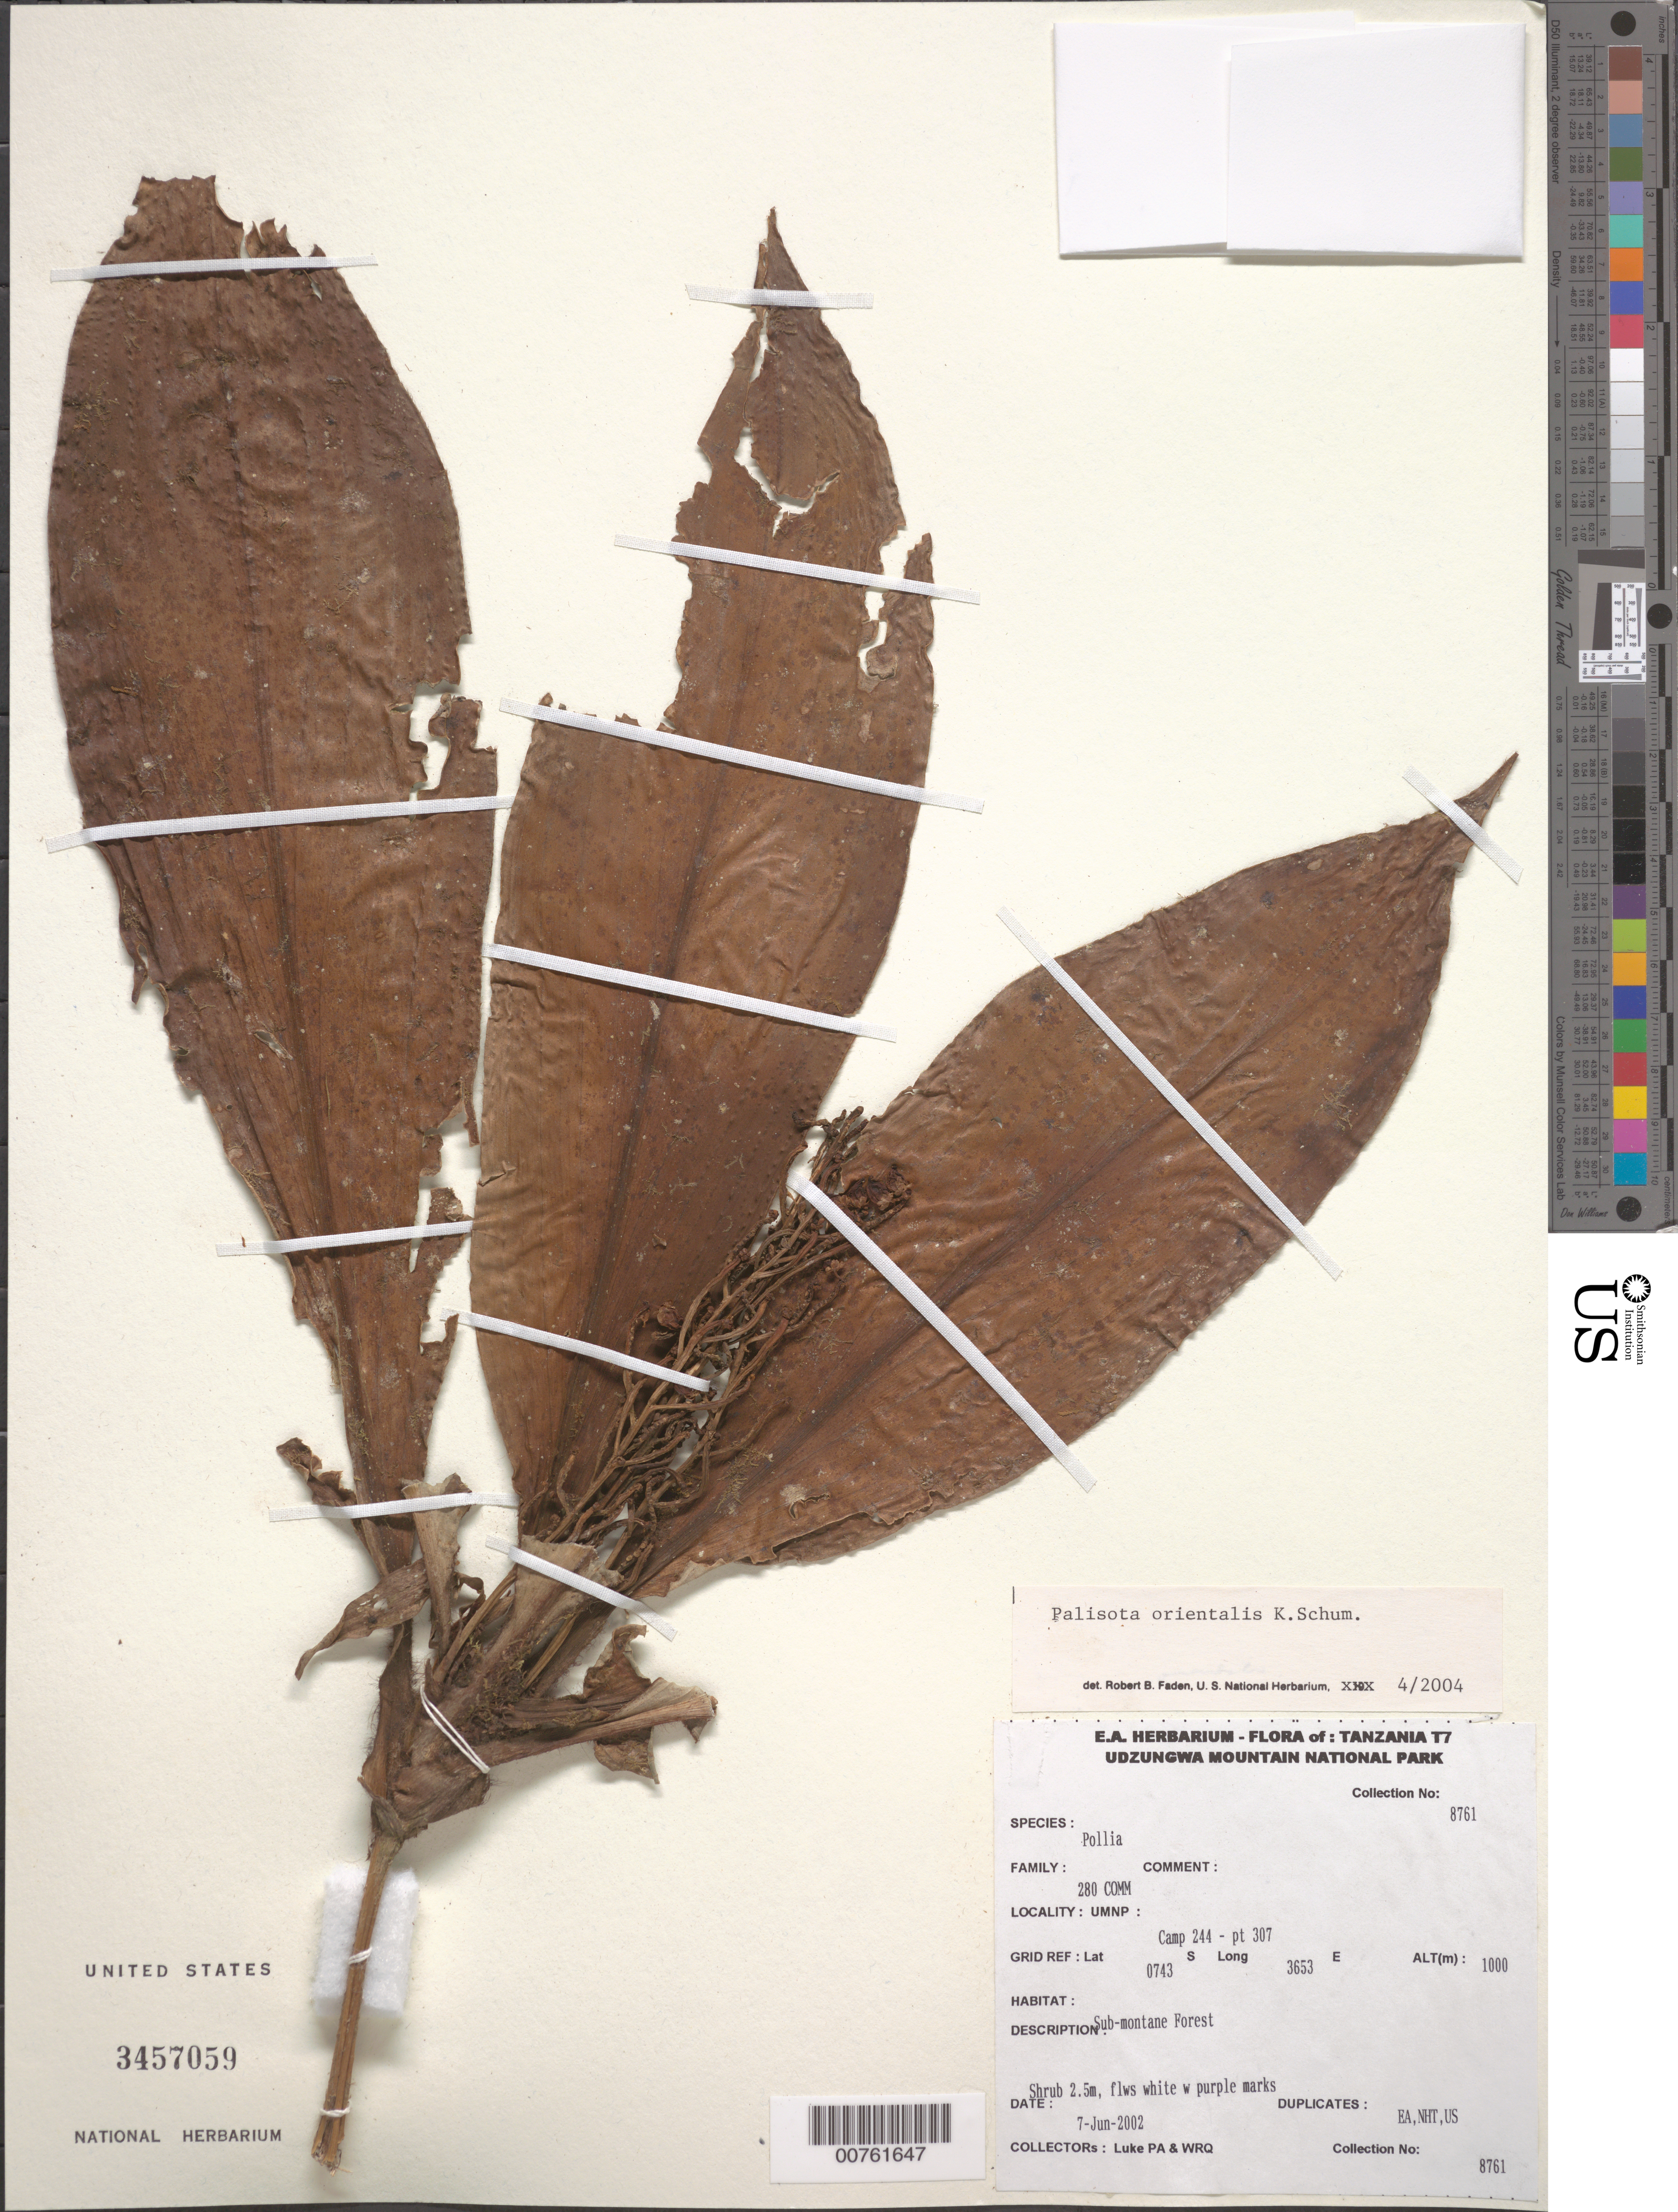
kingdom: Plantae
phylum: Tracheophyta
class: Liliopsida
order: Commelinales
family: Commelinaceae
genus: Palisota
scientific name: Palisota orientalis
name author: K. Schum.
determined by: Faden, Robert B., (US), Smithsonian Institution - National Museum of Natural History (UNITED STATES)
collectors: P. Luke & Q. Luke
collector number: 8761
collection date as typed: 07 Jun 2002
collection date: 2002-06-07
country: Tanzania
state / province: Iringa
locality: Udzungwa Mountain National Park. Camp 244 - pt 307.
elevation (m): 1000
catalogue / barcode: US 3457059